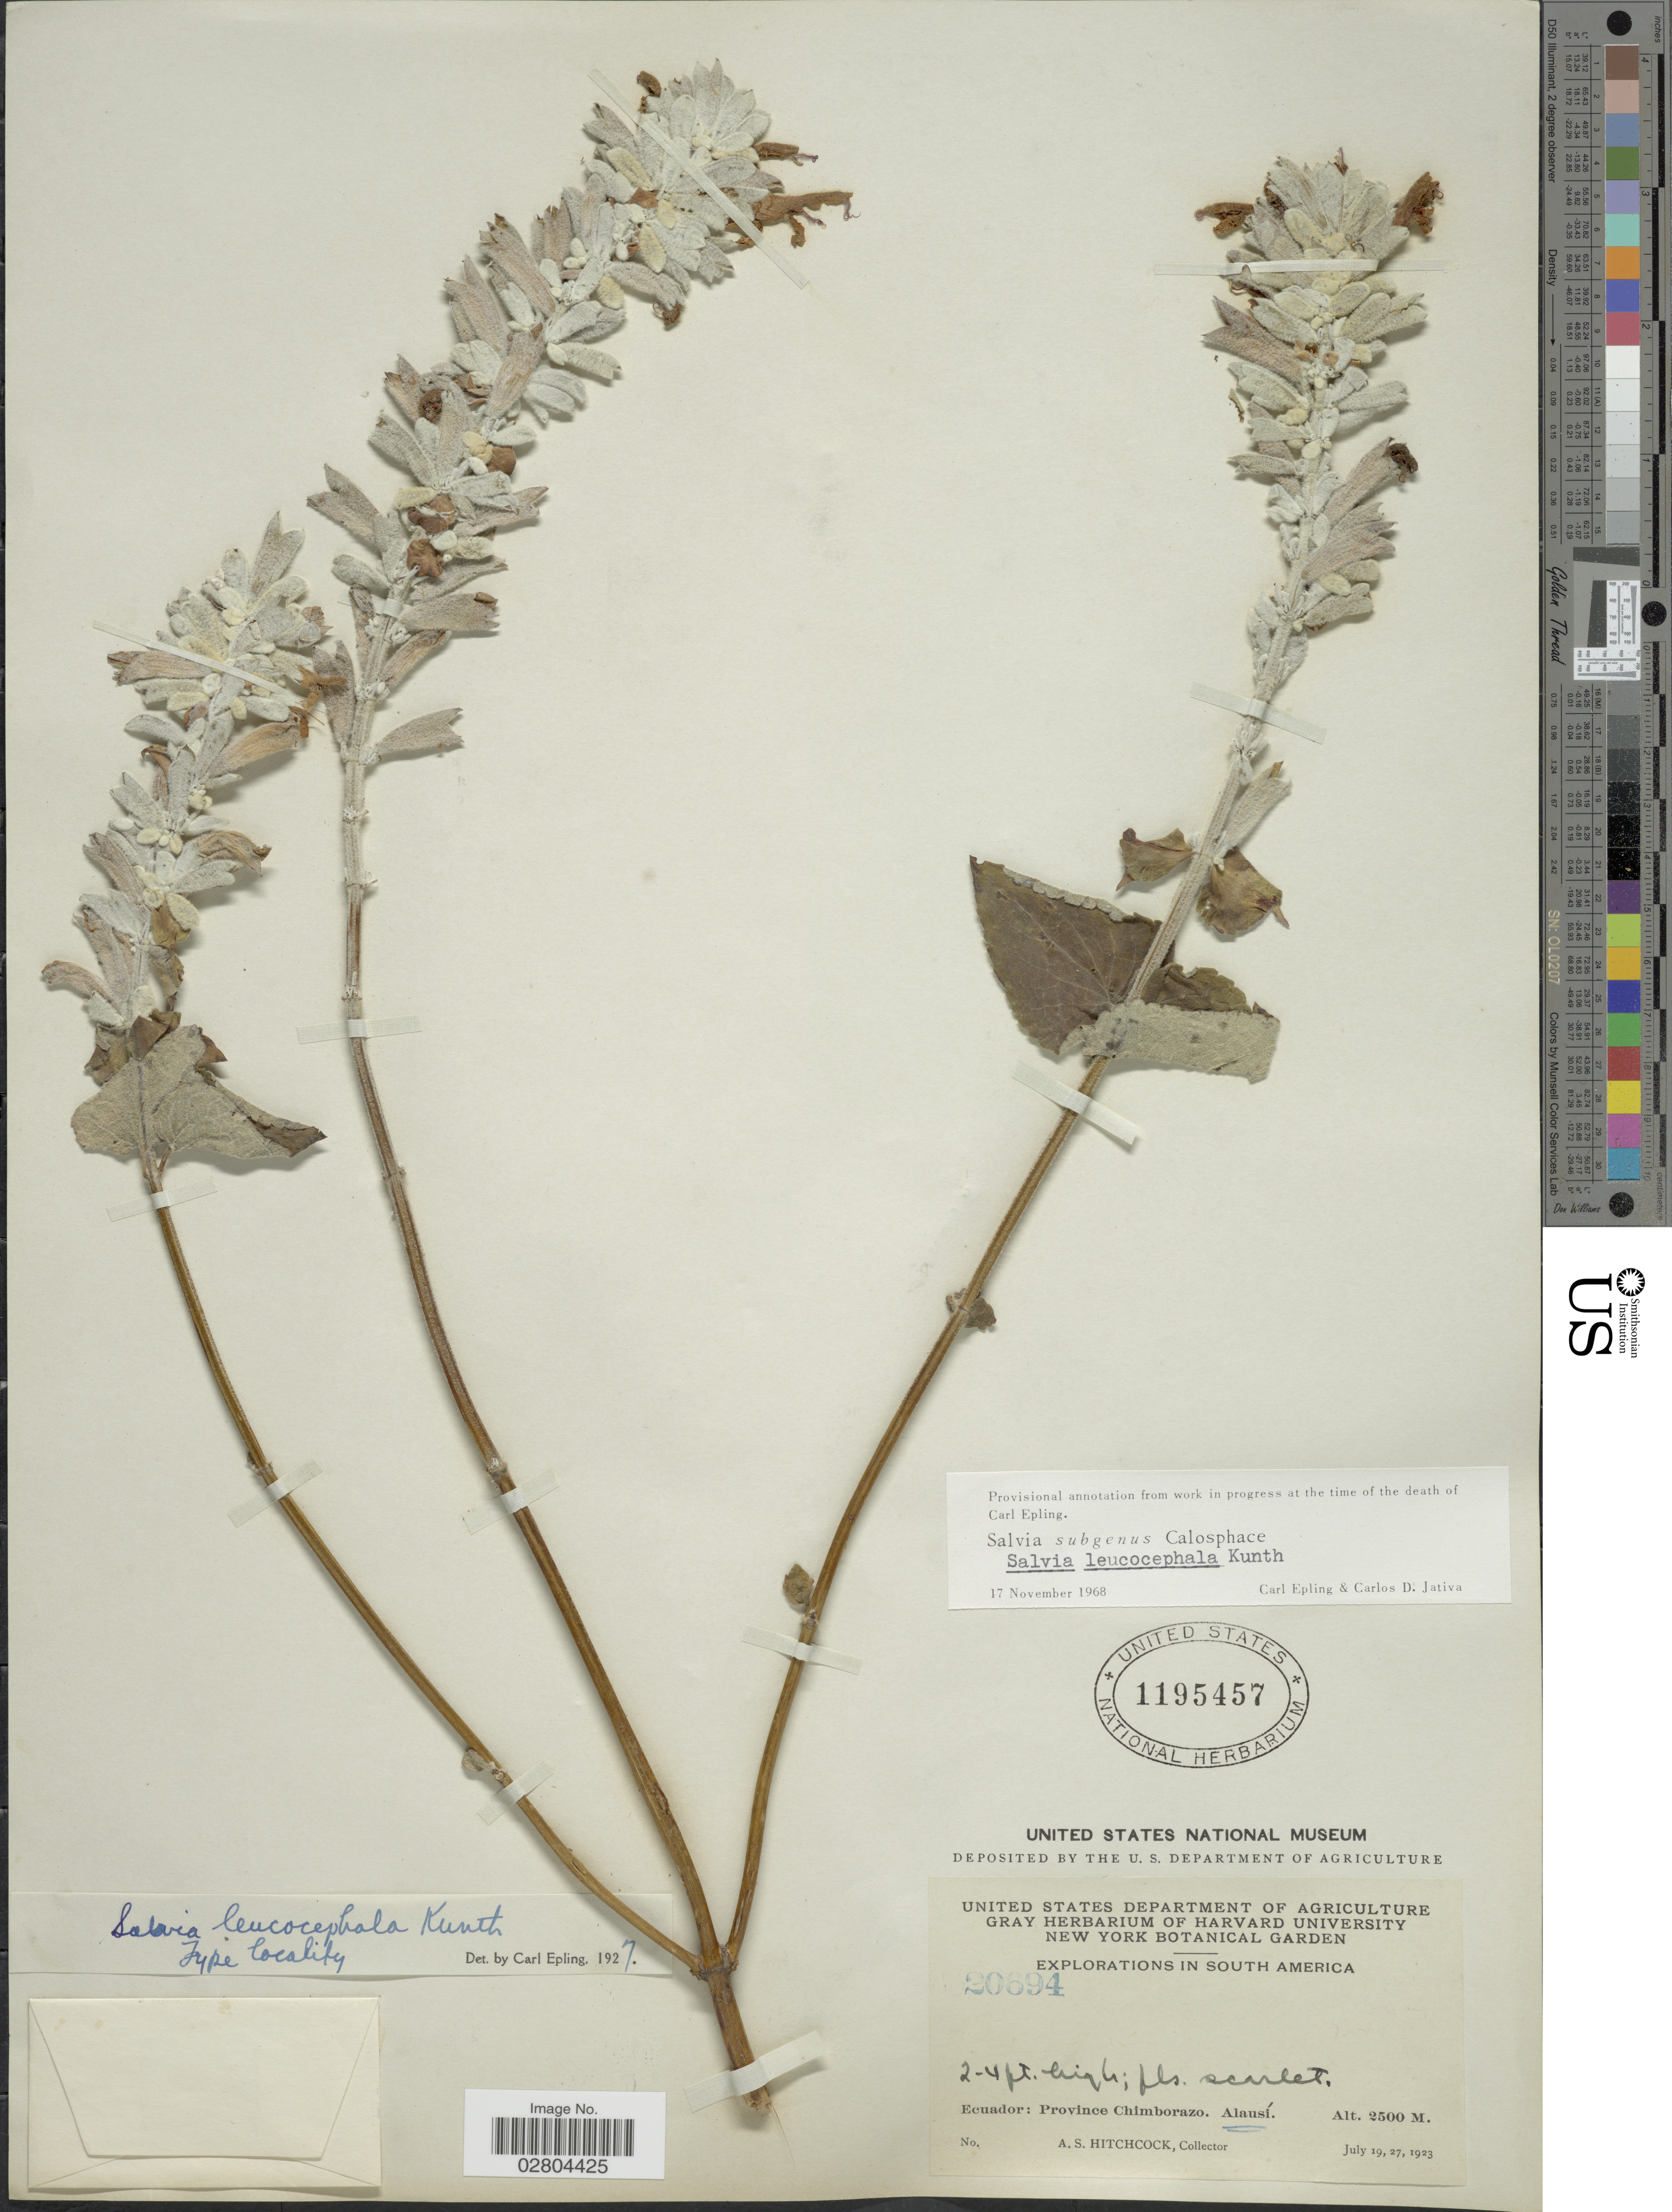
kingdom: Plantae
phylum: Tracheophyta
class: Magnoliopsida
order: Lamiales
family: Lamiaceae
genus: Salvia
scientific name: Salvia leucocephala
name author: Kunth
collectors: A. S. Hitchcock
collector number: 20694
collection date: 1923-07-19/1923-07-27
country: Ecuador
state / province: Chimborazo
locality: Alausí.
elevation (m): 2500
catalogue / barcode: US 1195457